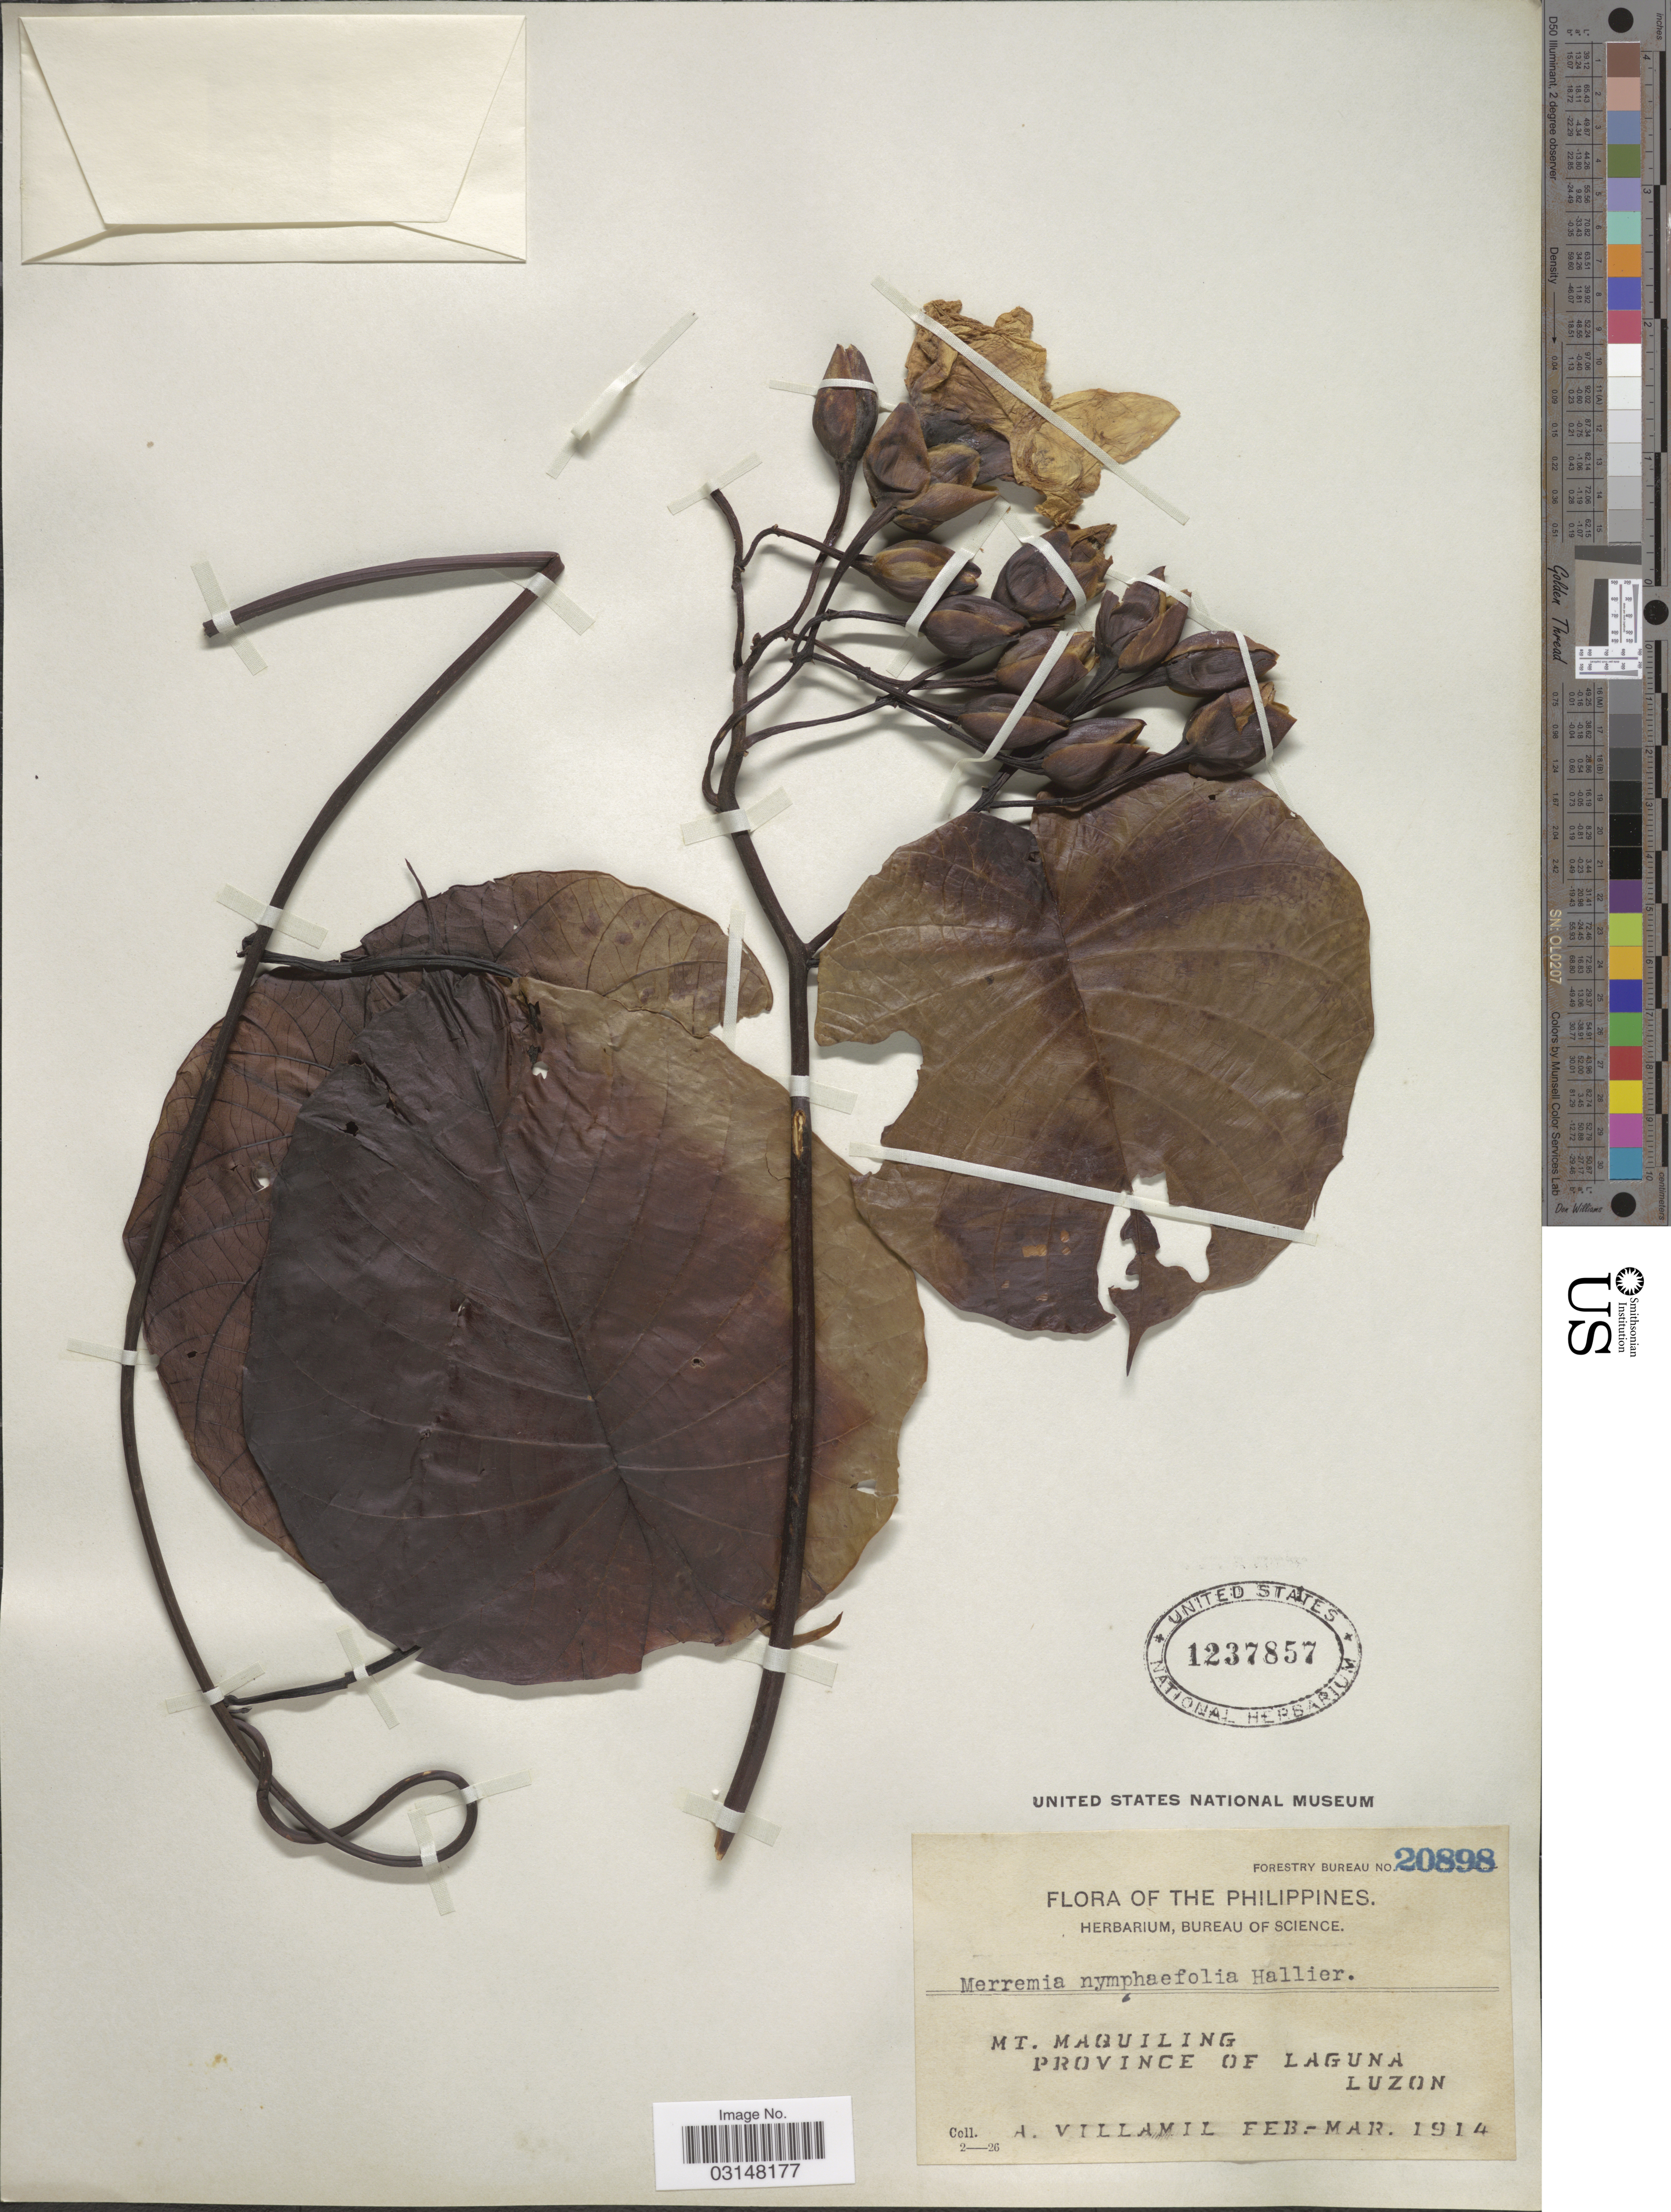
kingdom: Plantae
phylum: Tracheophyta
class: Magnoliopsida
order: Solanales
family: Convolvulaceae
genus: Decalobanthus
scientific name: Decalobanthus peltatus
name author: (L.) A. R. Simões & Staples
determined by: Strong, Mark T., (BOT), Smithsonian Institution - National Museum of Natural History (UNITED STATES)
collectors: A. Villamil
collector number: Forestry Bureau 20898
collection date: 1914-02/1914-03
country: Philippines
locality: Mt. Maquiling, Province of Laguna, Luzon.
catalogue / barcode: US 1237857